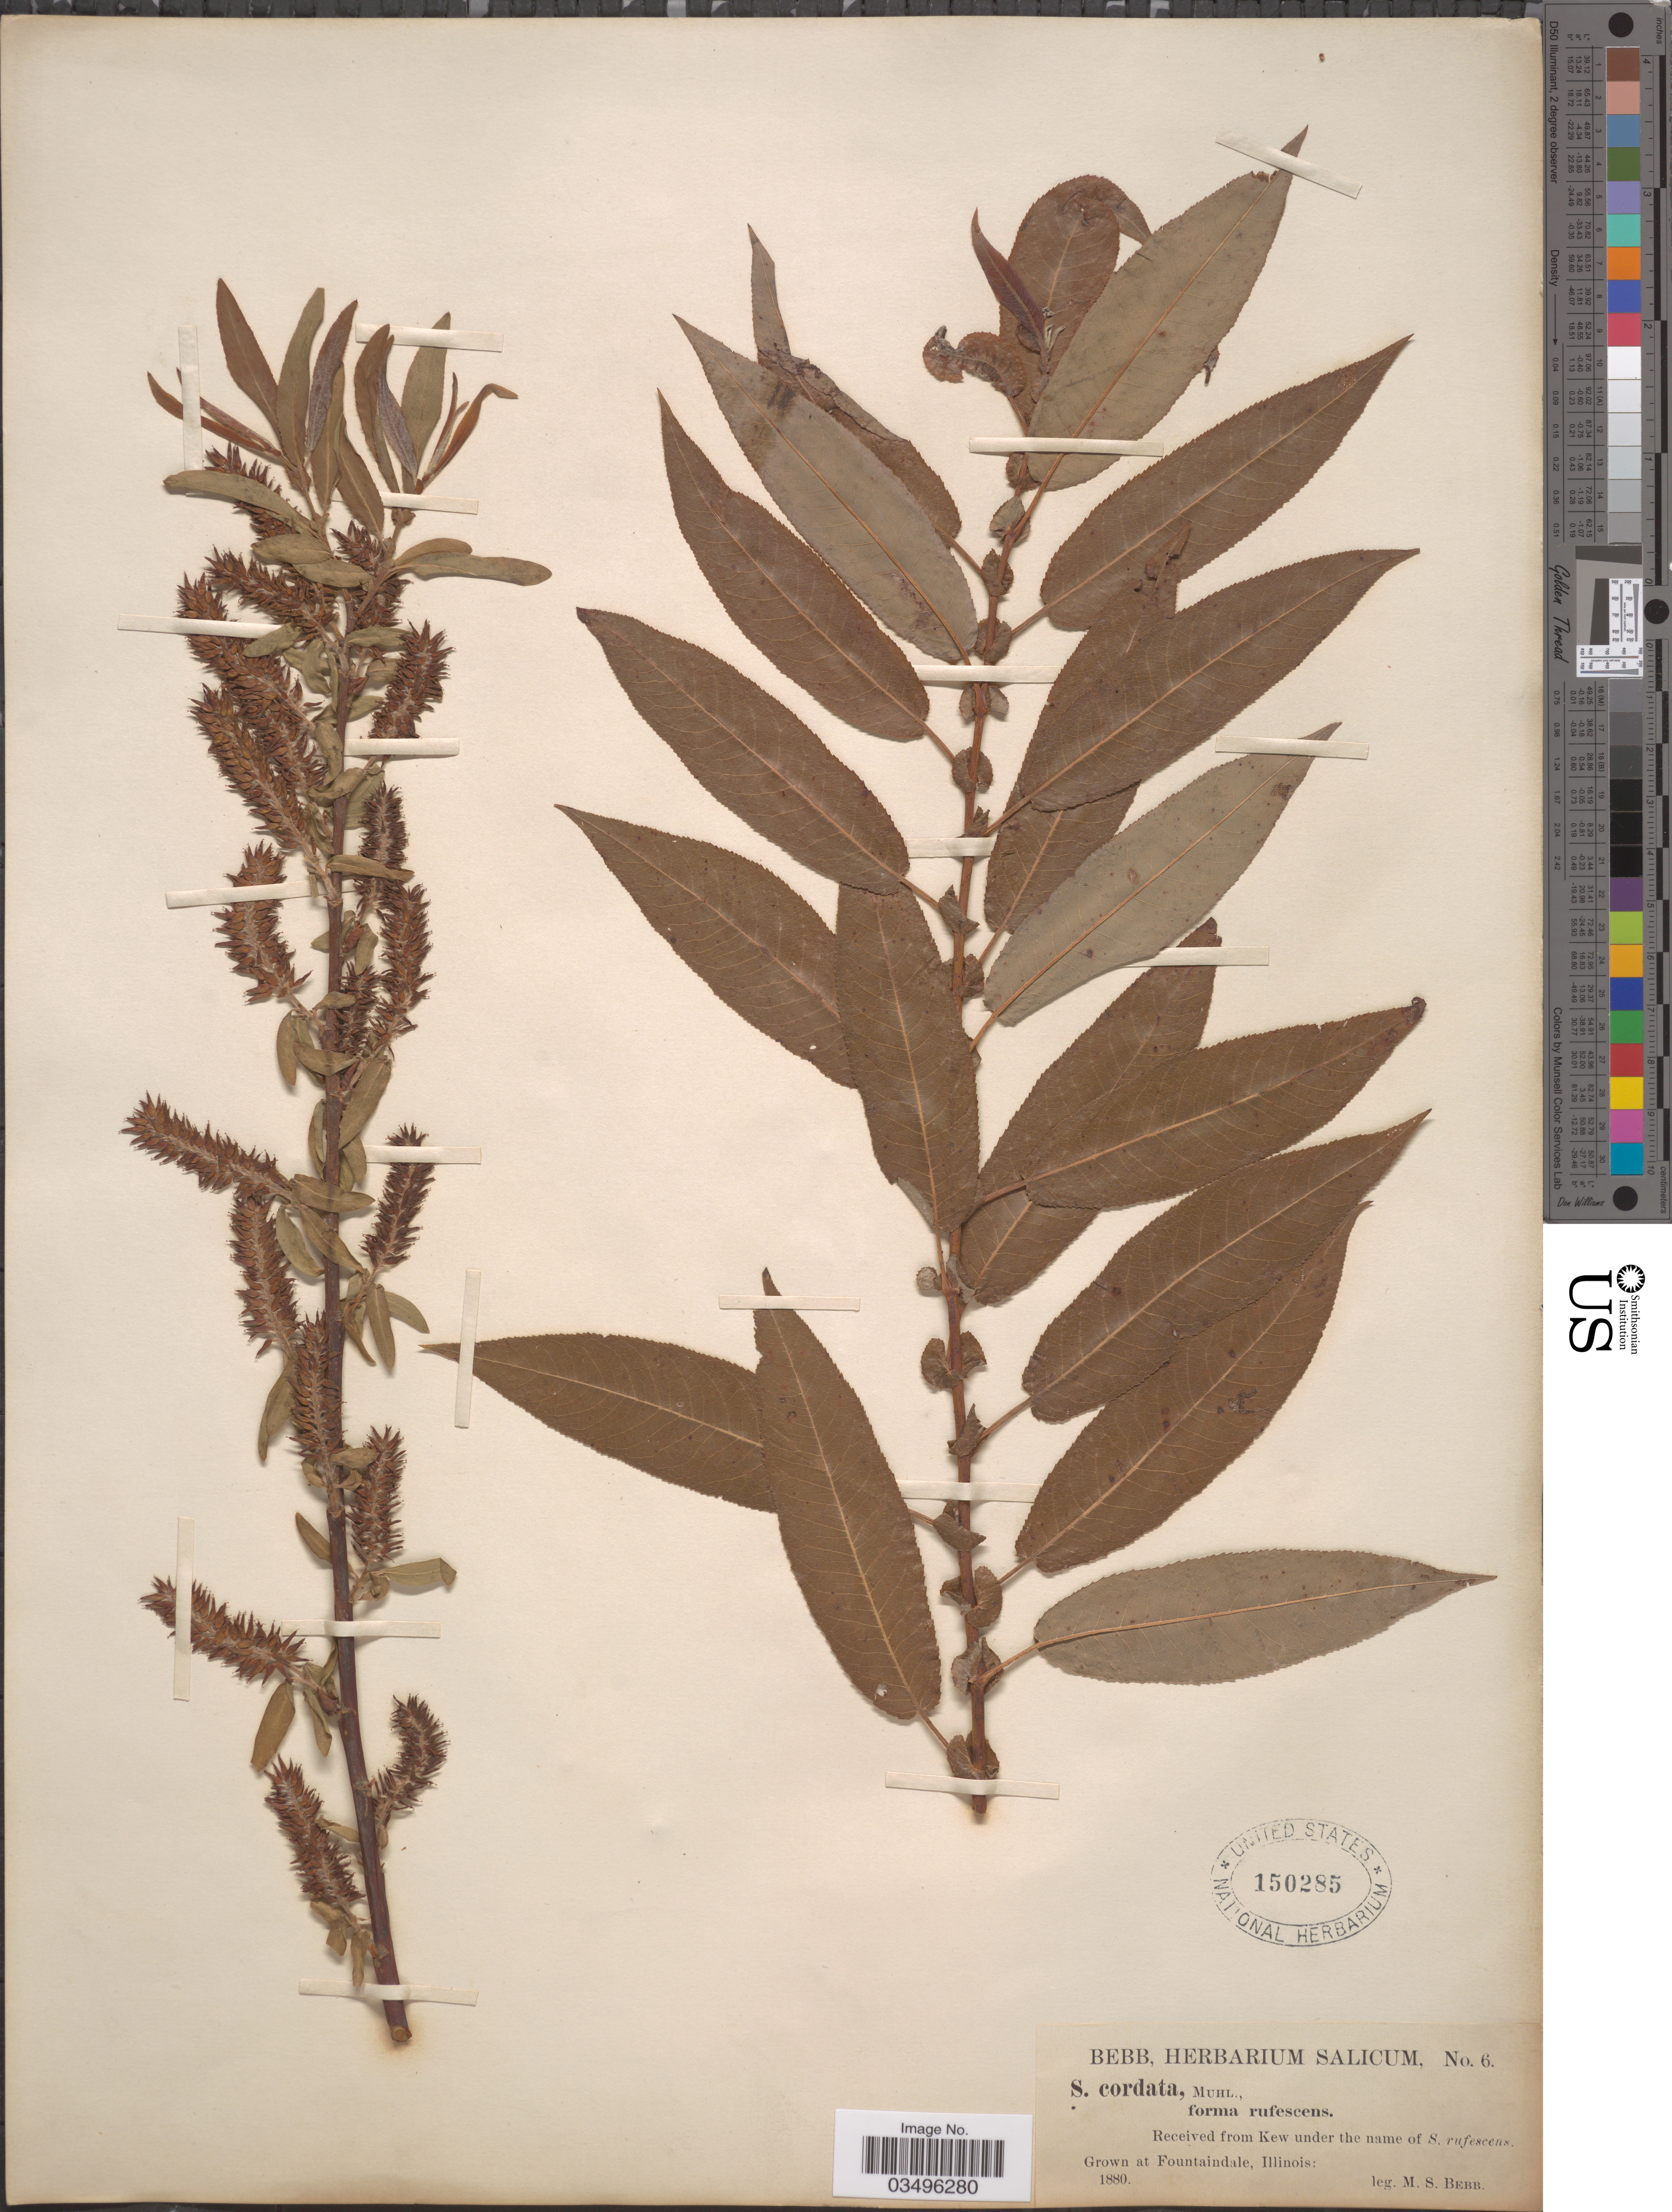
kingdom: Plantae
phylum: Tracheophyta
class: Magnoliopsida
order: Malpighiales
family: Salicaceae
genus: Salix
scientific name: Salix cordata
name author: Michx.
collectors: M. Bebb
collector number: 6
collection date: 1880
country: United States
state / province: Illinois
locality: Grown at Fountaindale.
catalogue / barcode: US 150285